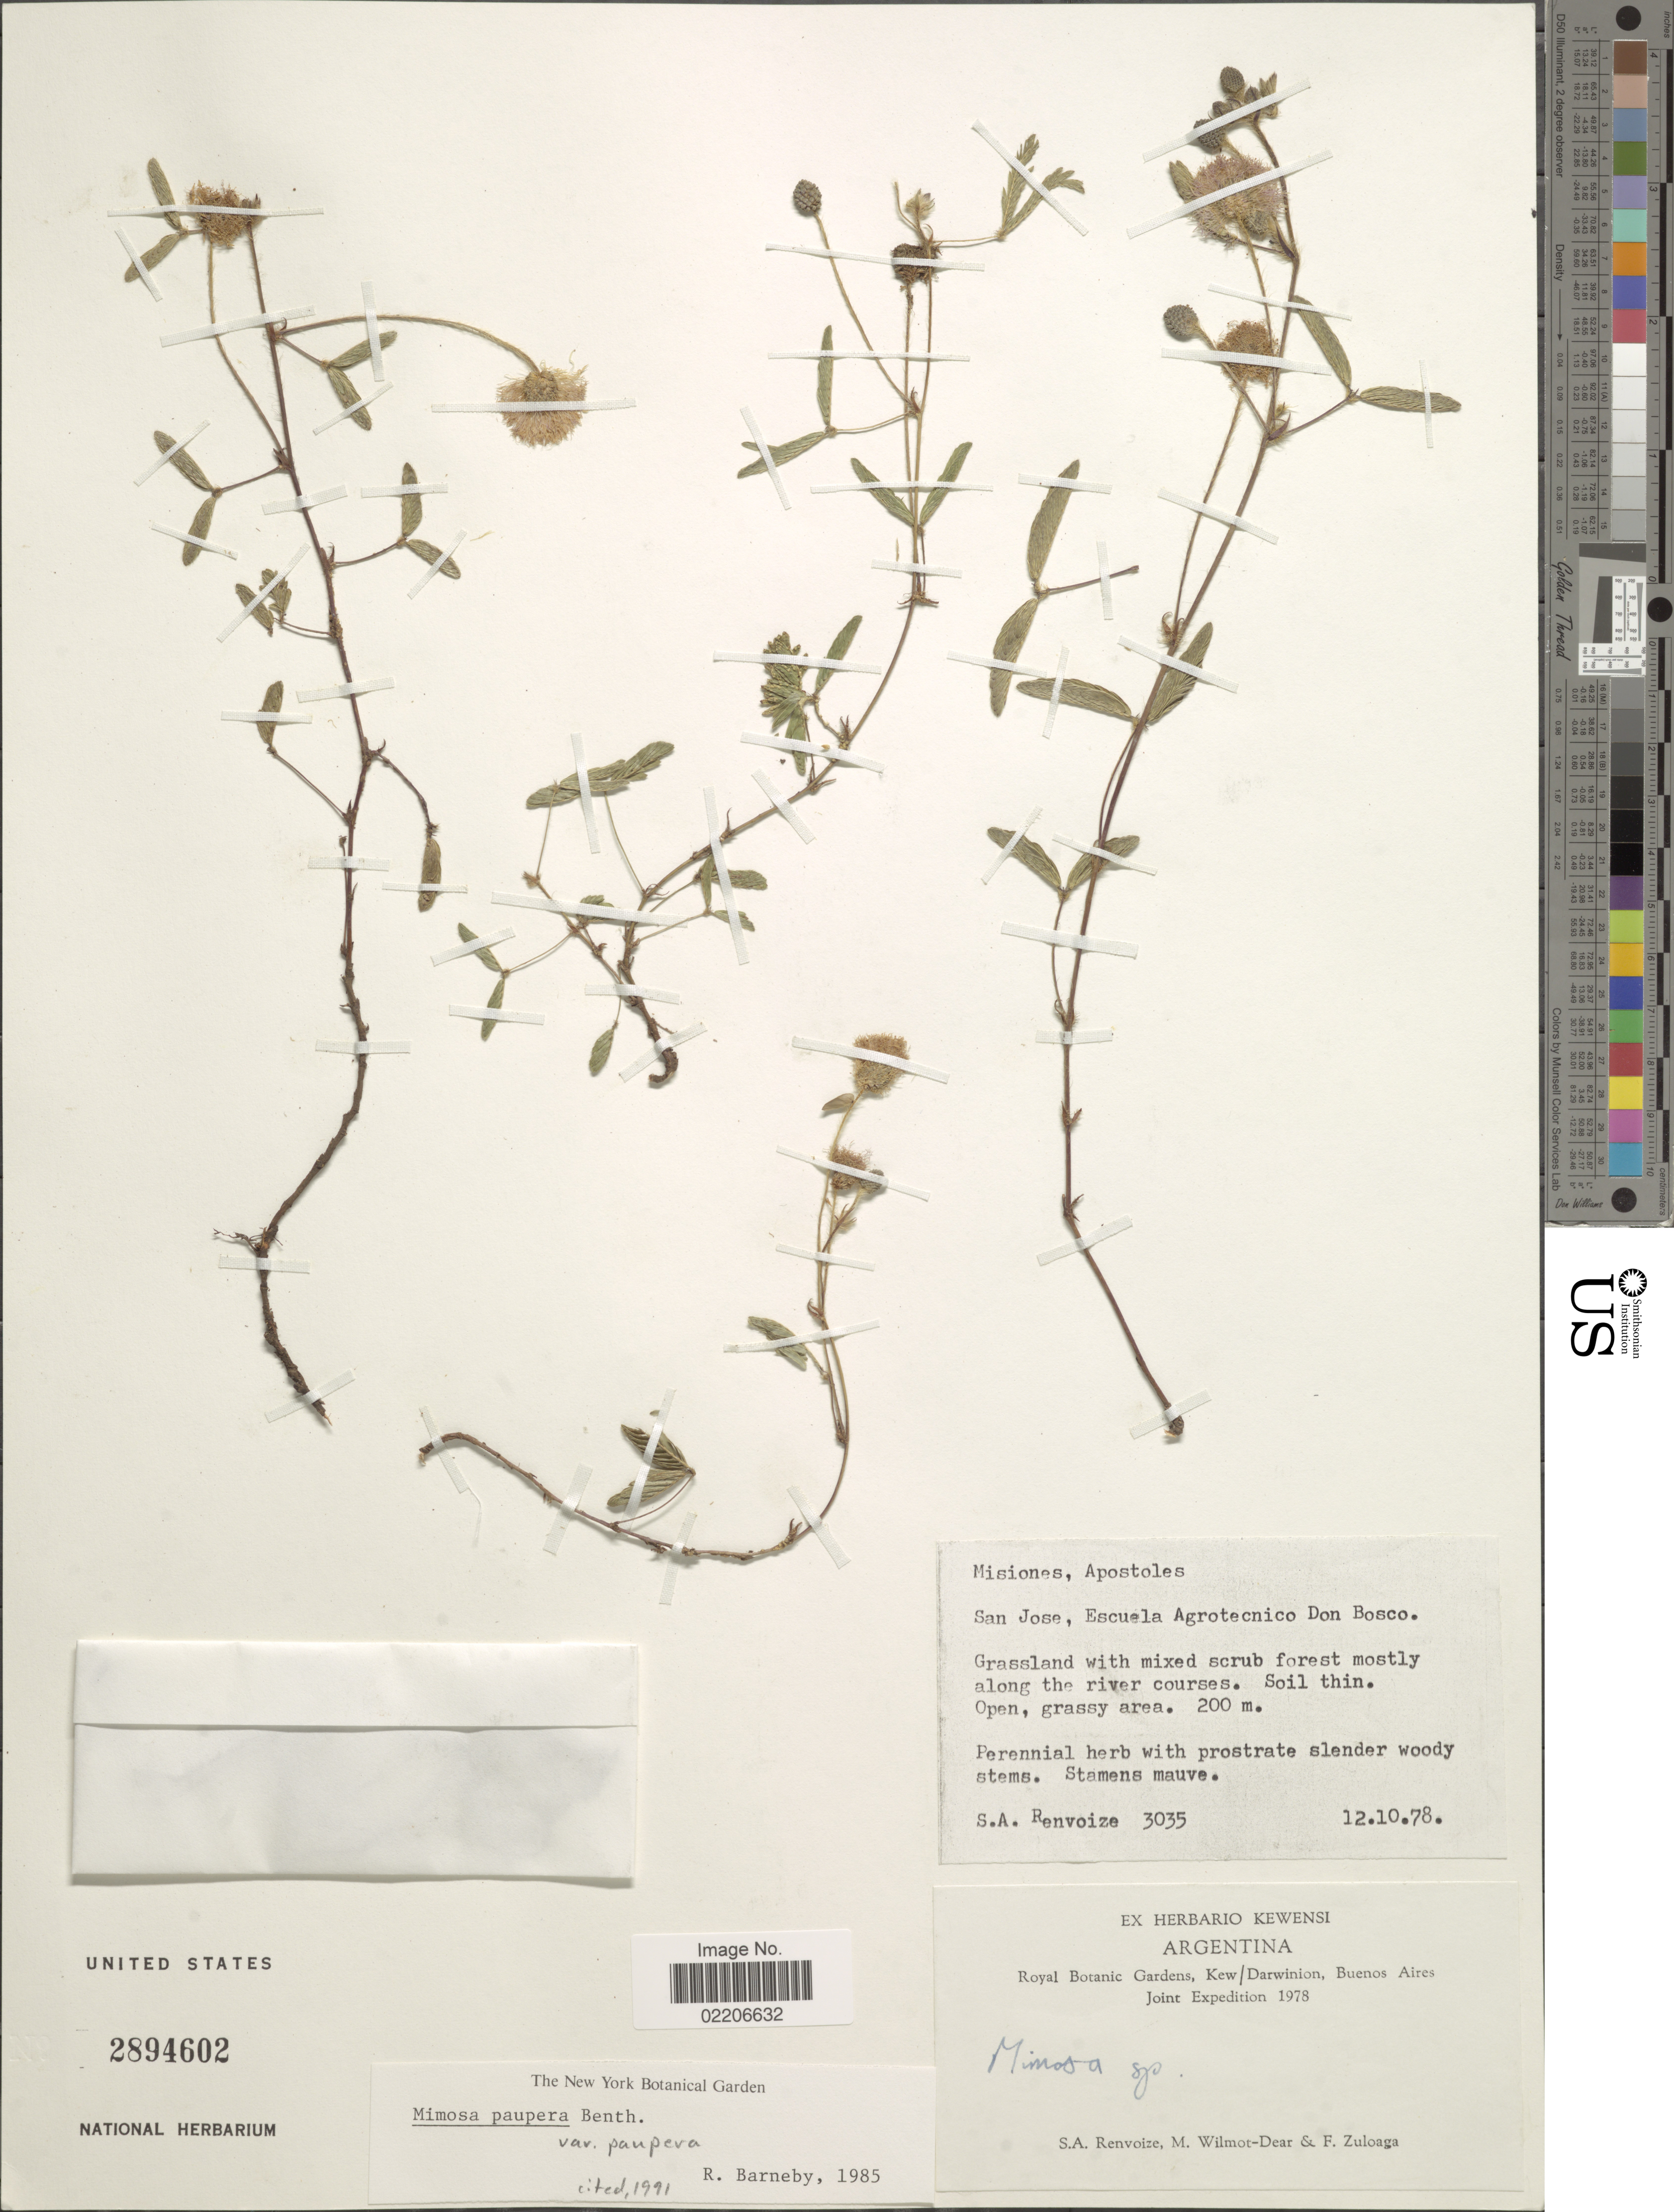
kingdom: Plantae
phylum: Tracheophyta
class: Magnoliopsida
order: Fabales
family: Fabaceae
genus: Mimosa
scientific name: Mimosa paupera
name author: Benth.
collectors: S. A. Renvoize, M. Wilmot-Dear & F. Zuloaga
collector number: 3035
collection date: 1978-10-12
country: Argentina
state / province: Misiones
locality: Misiones, Apostoles. San Jose, Escuela Agrotecnico Don Bosco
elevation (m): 200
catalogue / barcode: US 2894602